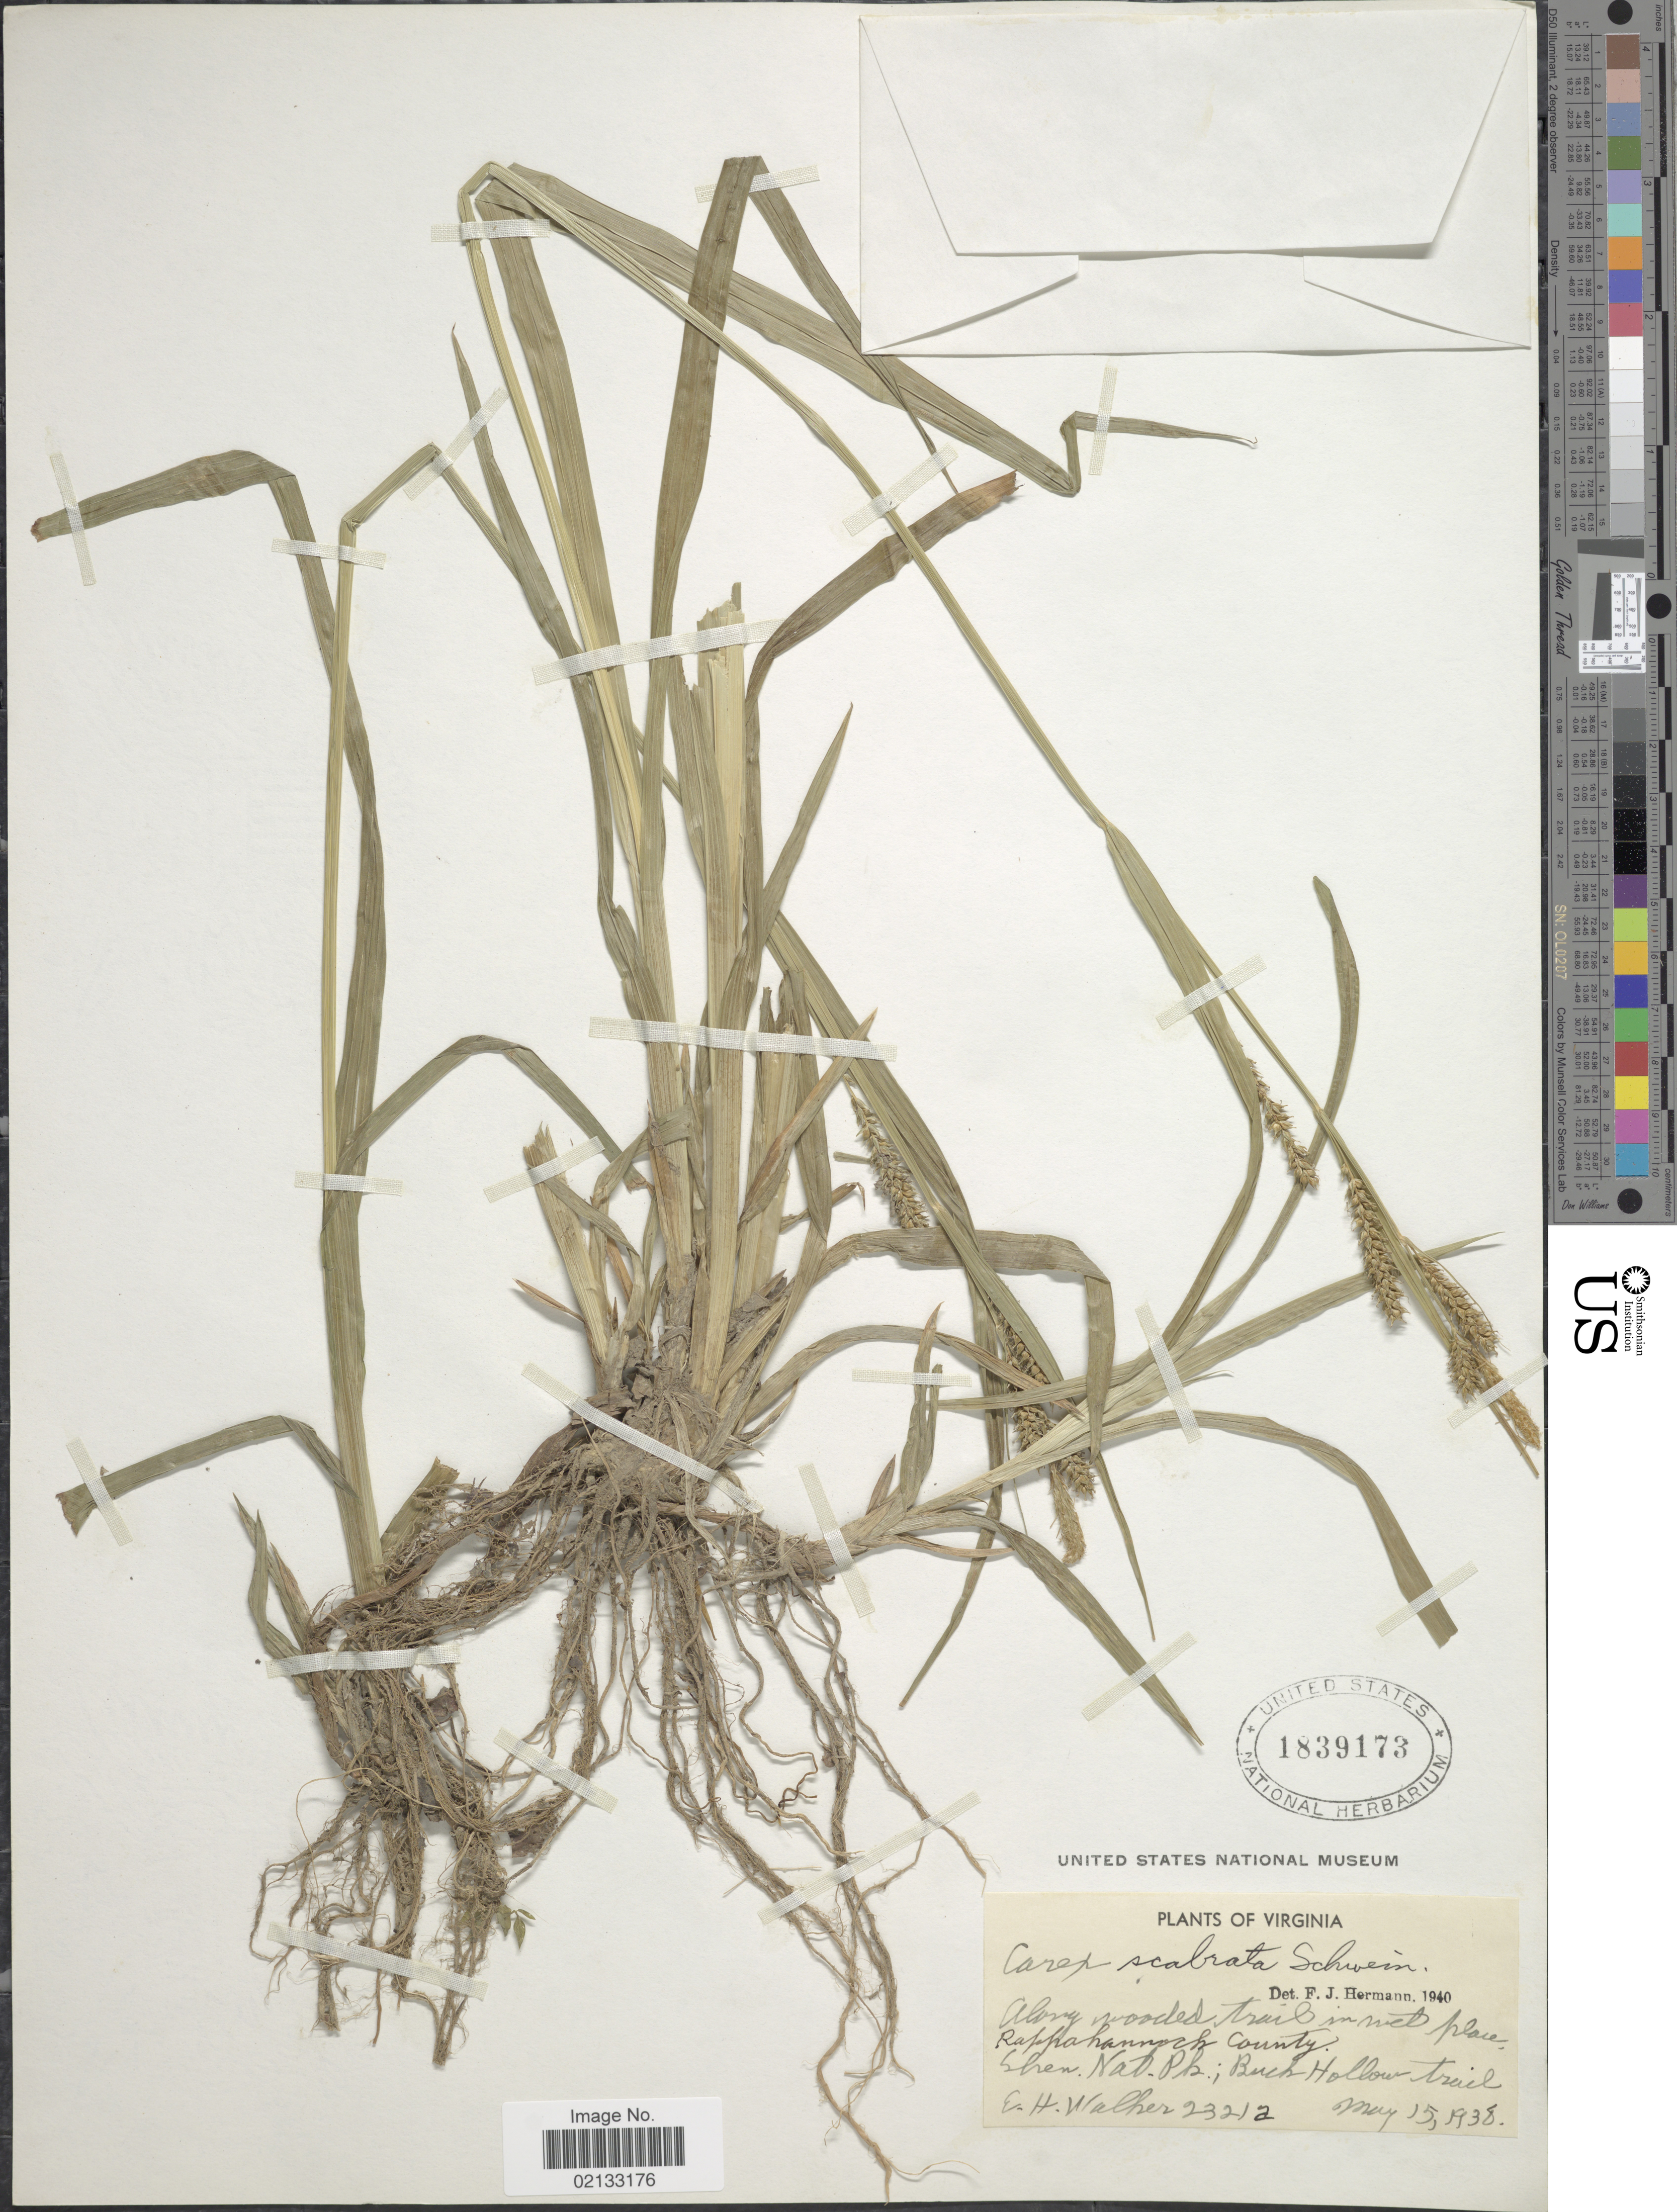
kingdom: Plantae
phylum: Tracheophyta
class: Liliopsida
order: Poales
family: Cyperaceae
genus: Carex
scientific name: Carex scabrata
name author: Schwein.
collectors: E. H. Walker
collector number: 23212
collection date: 1938-05-15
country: United States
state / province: Virginia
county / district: Rappahannock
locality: Along wooded trail in wet place, Shenandoah. Nat. Pk.; Buck Hollow trail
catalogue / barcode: US 1839173